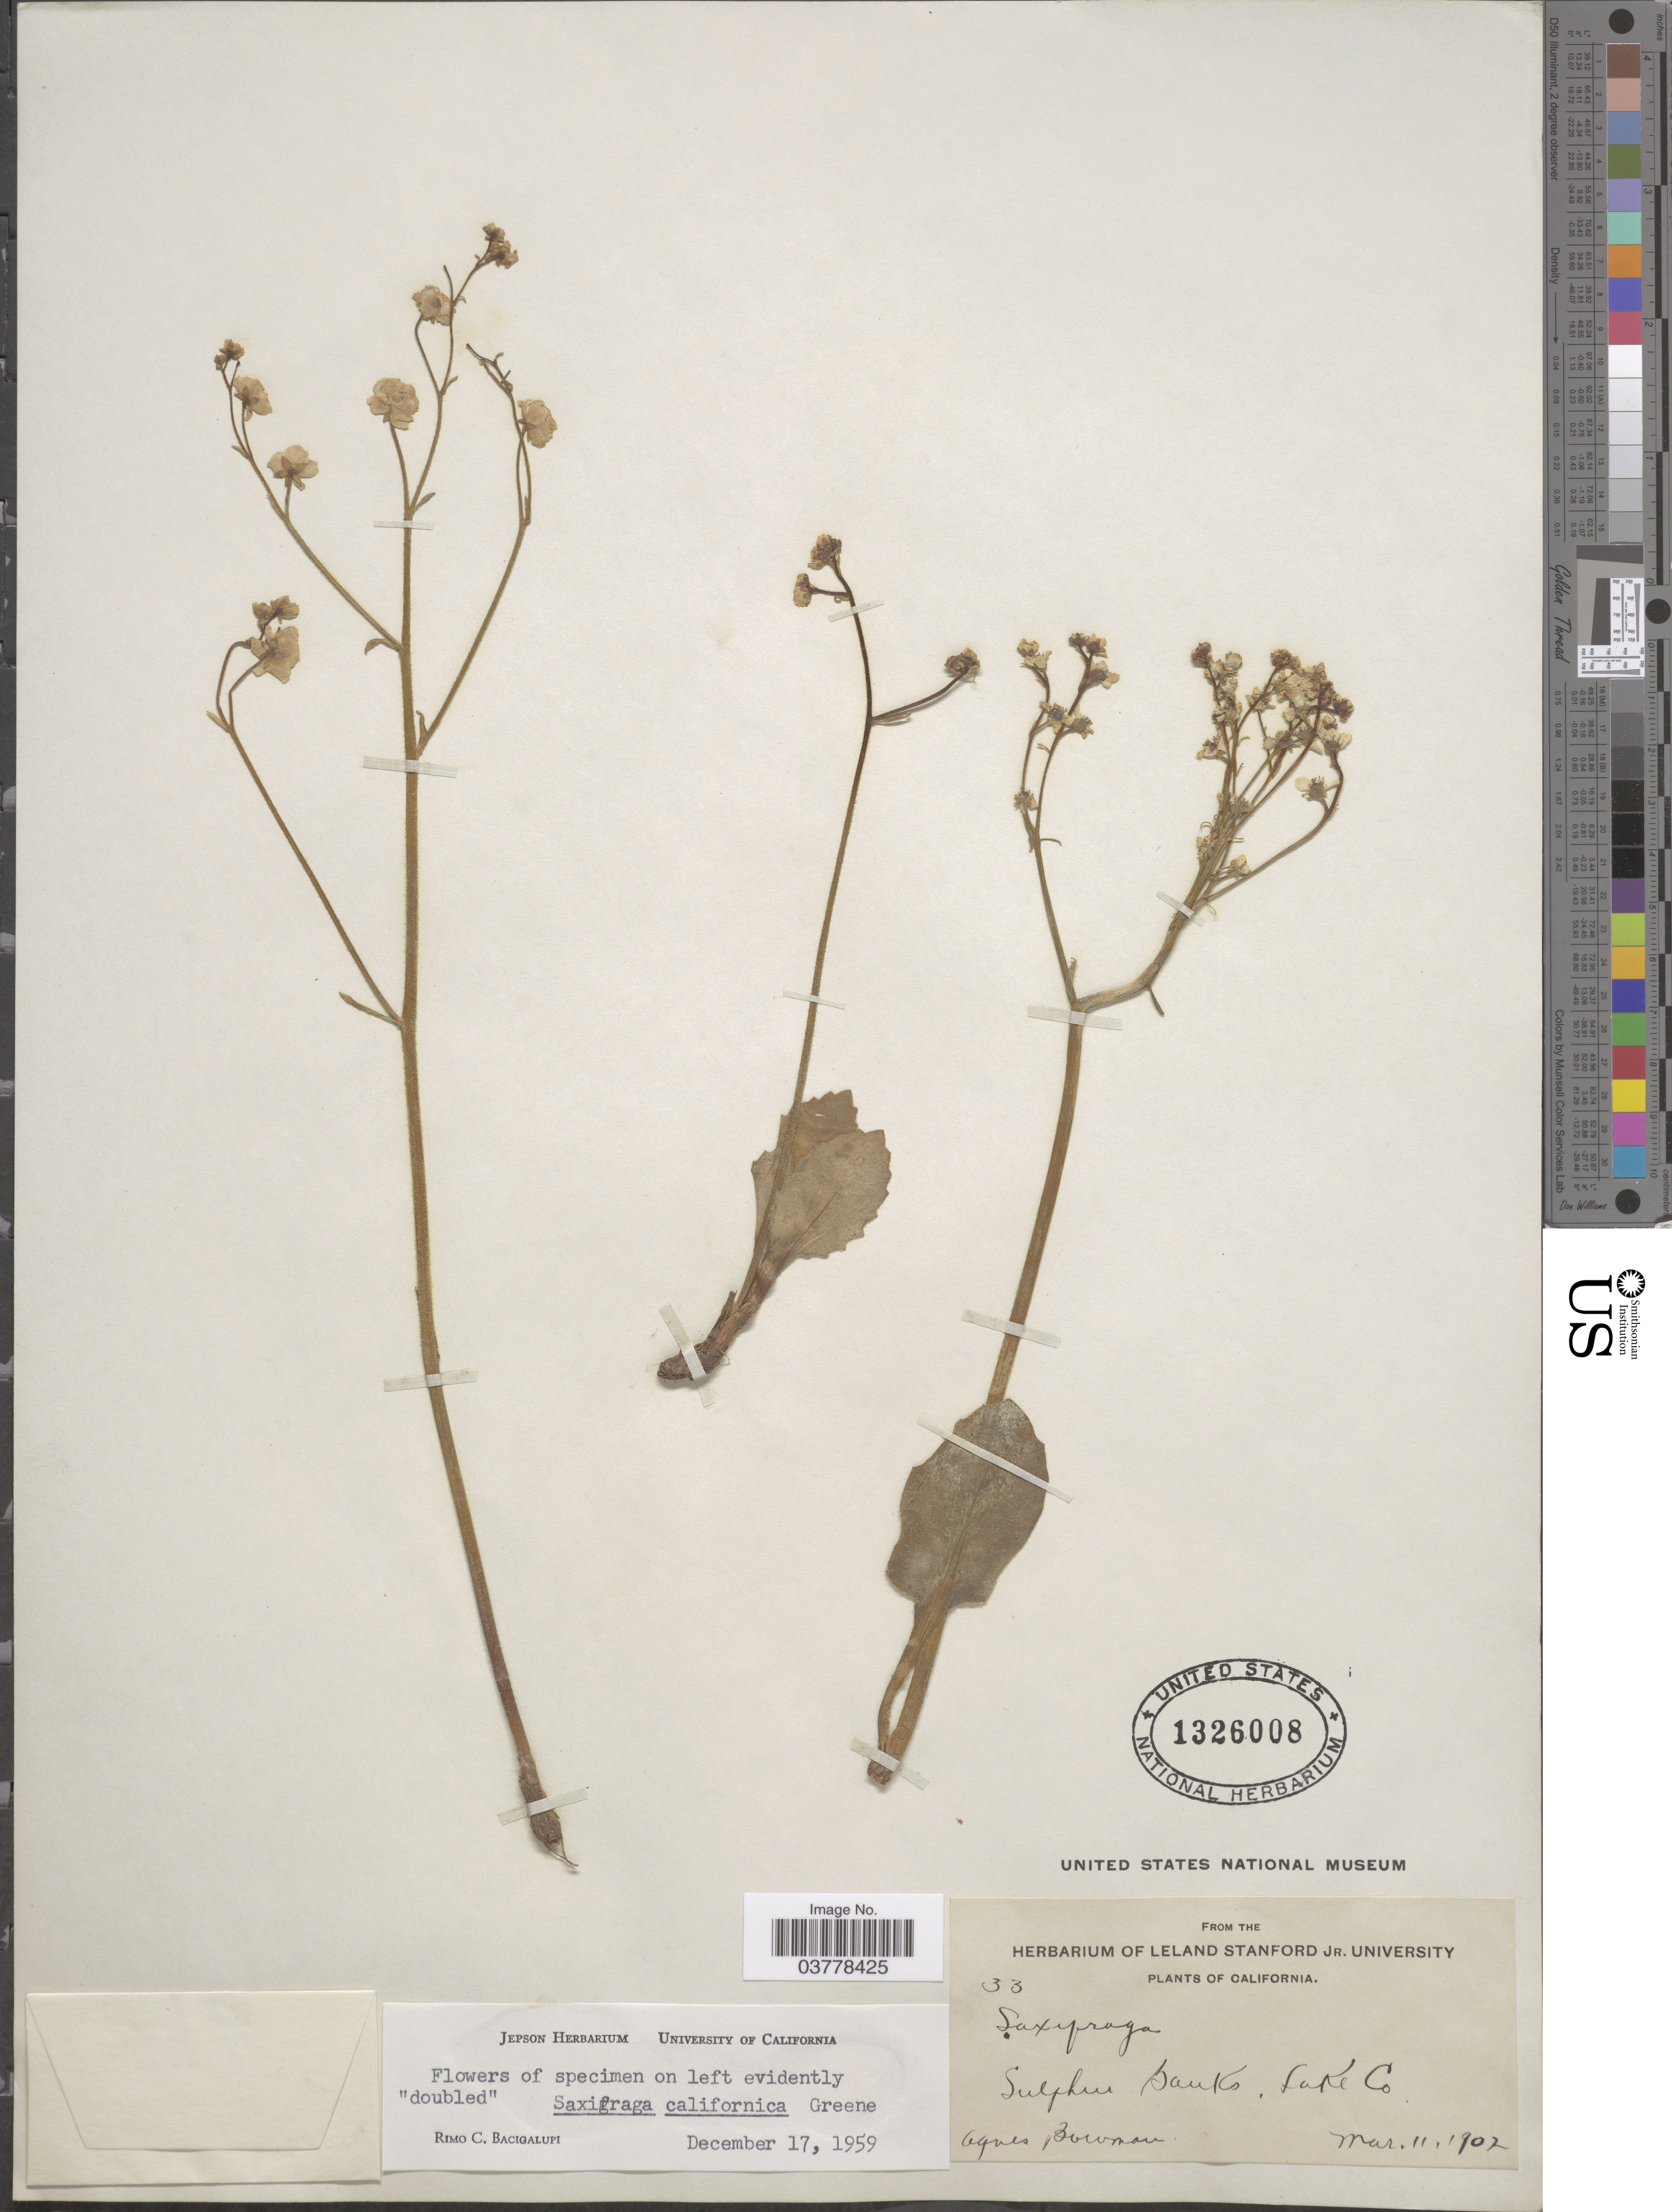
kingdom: Plantae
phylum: Tracheophyta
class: Magnoliopsida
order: Saxifragales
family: Saxifragaceae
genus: Micranthes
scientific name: Micranthes californica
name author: (Greene) Small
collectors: A. Bowman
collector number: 33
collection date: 1902-03-11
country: United States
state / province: California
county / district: Lake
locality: Sulphur Banks, Lake Co.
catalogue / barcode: US 1326008